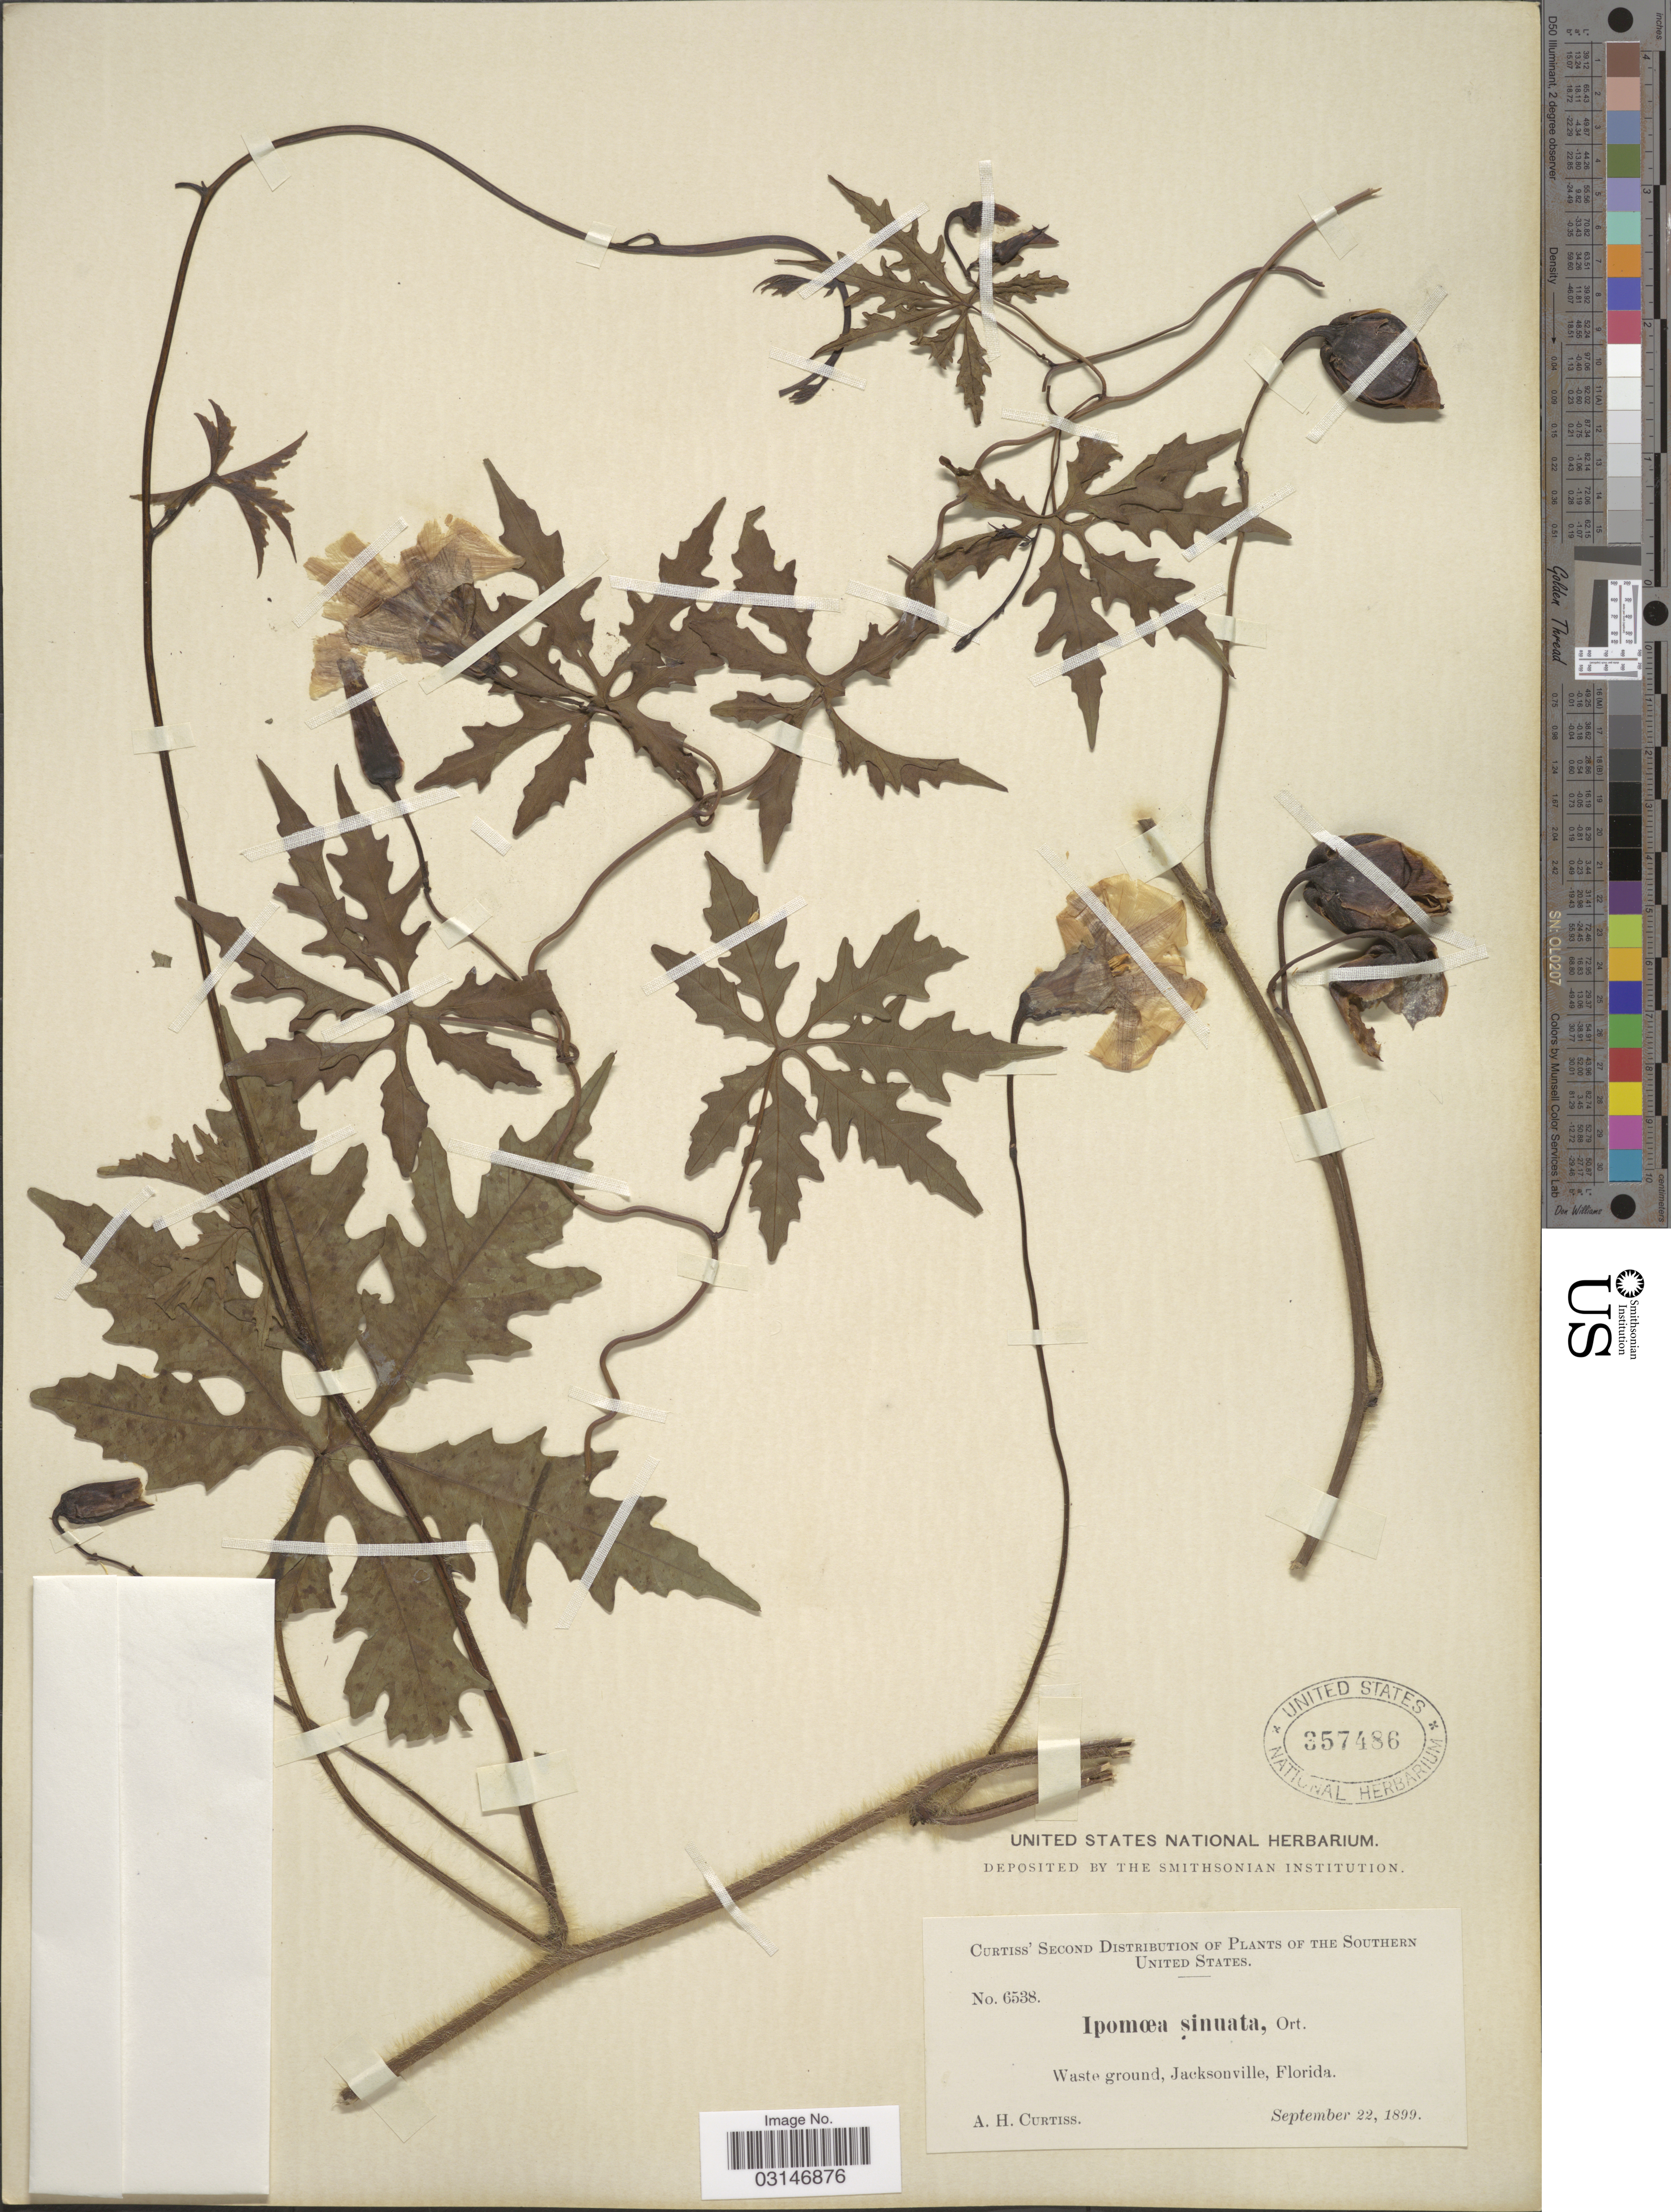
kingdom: Plantae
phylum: Tracheophyta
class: Magnoliopsida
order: Solanales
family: Convolvulaceae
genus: Distimake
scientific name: Distimake dissectus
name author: (Jacq.) A. R. Simões & Staples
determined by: Strong, Mark T., (BOT), Smithsonian Institution - National Museum of Natural History (UNITED STATES)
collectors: A. H. Curtiss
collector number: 6538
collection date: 1899-09-22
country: United States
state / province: Florida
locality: Southern United States. Waste ground, Jacksonville.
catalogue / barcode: US 357486